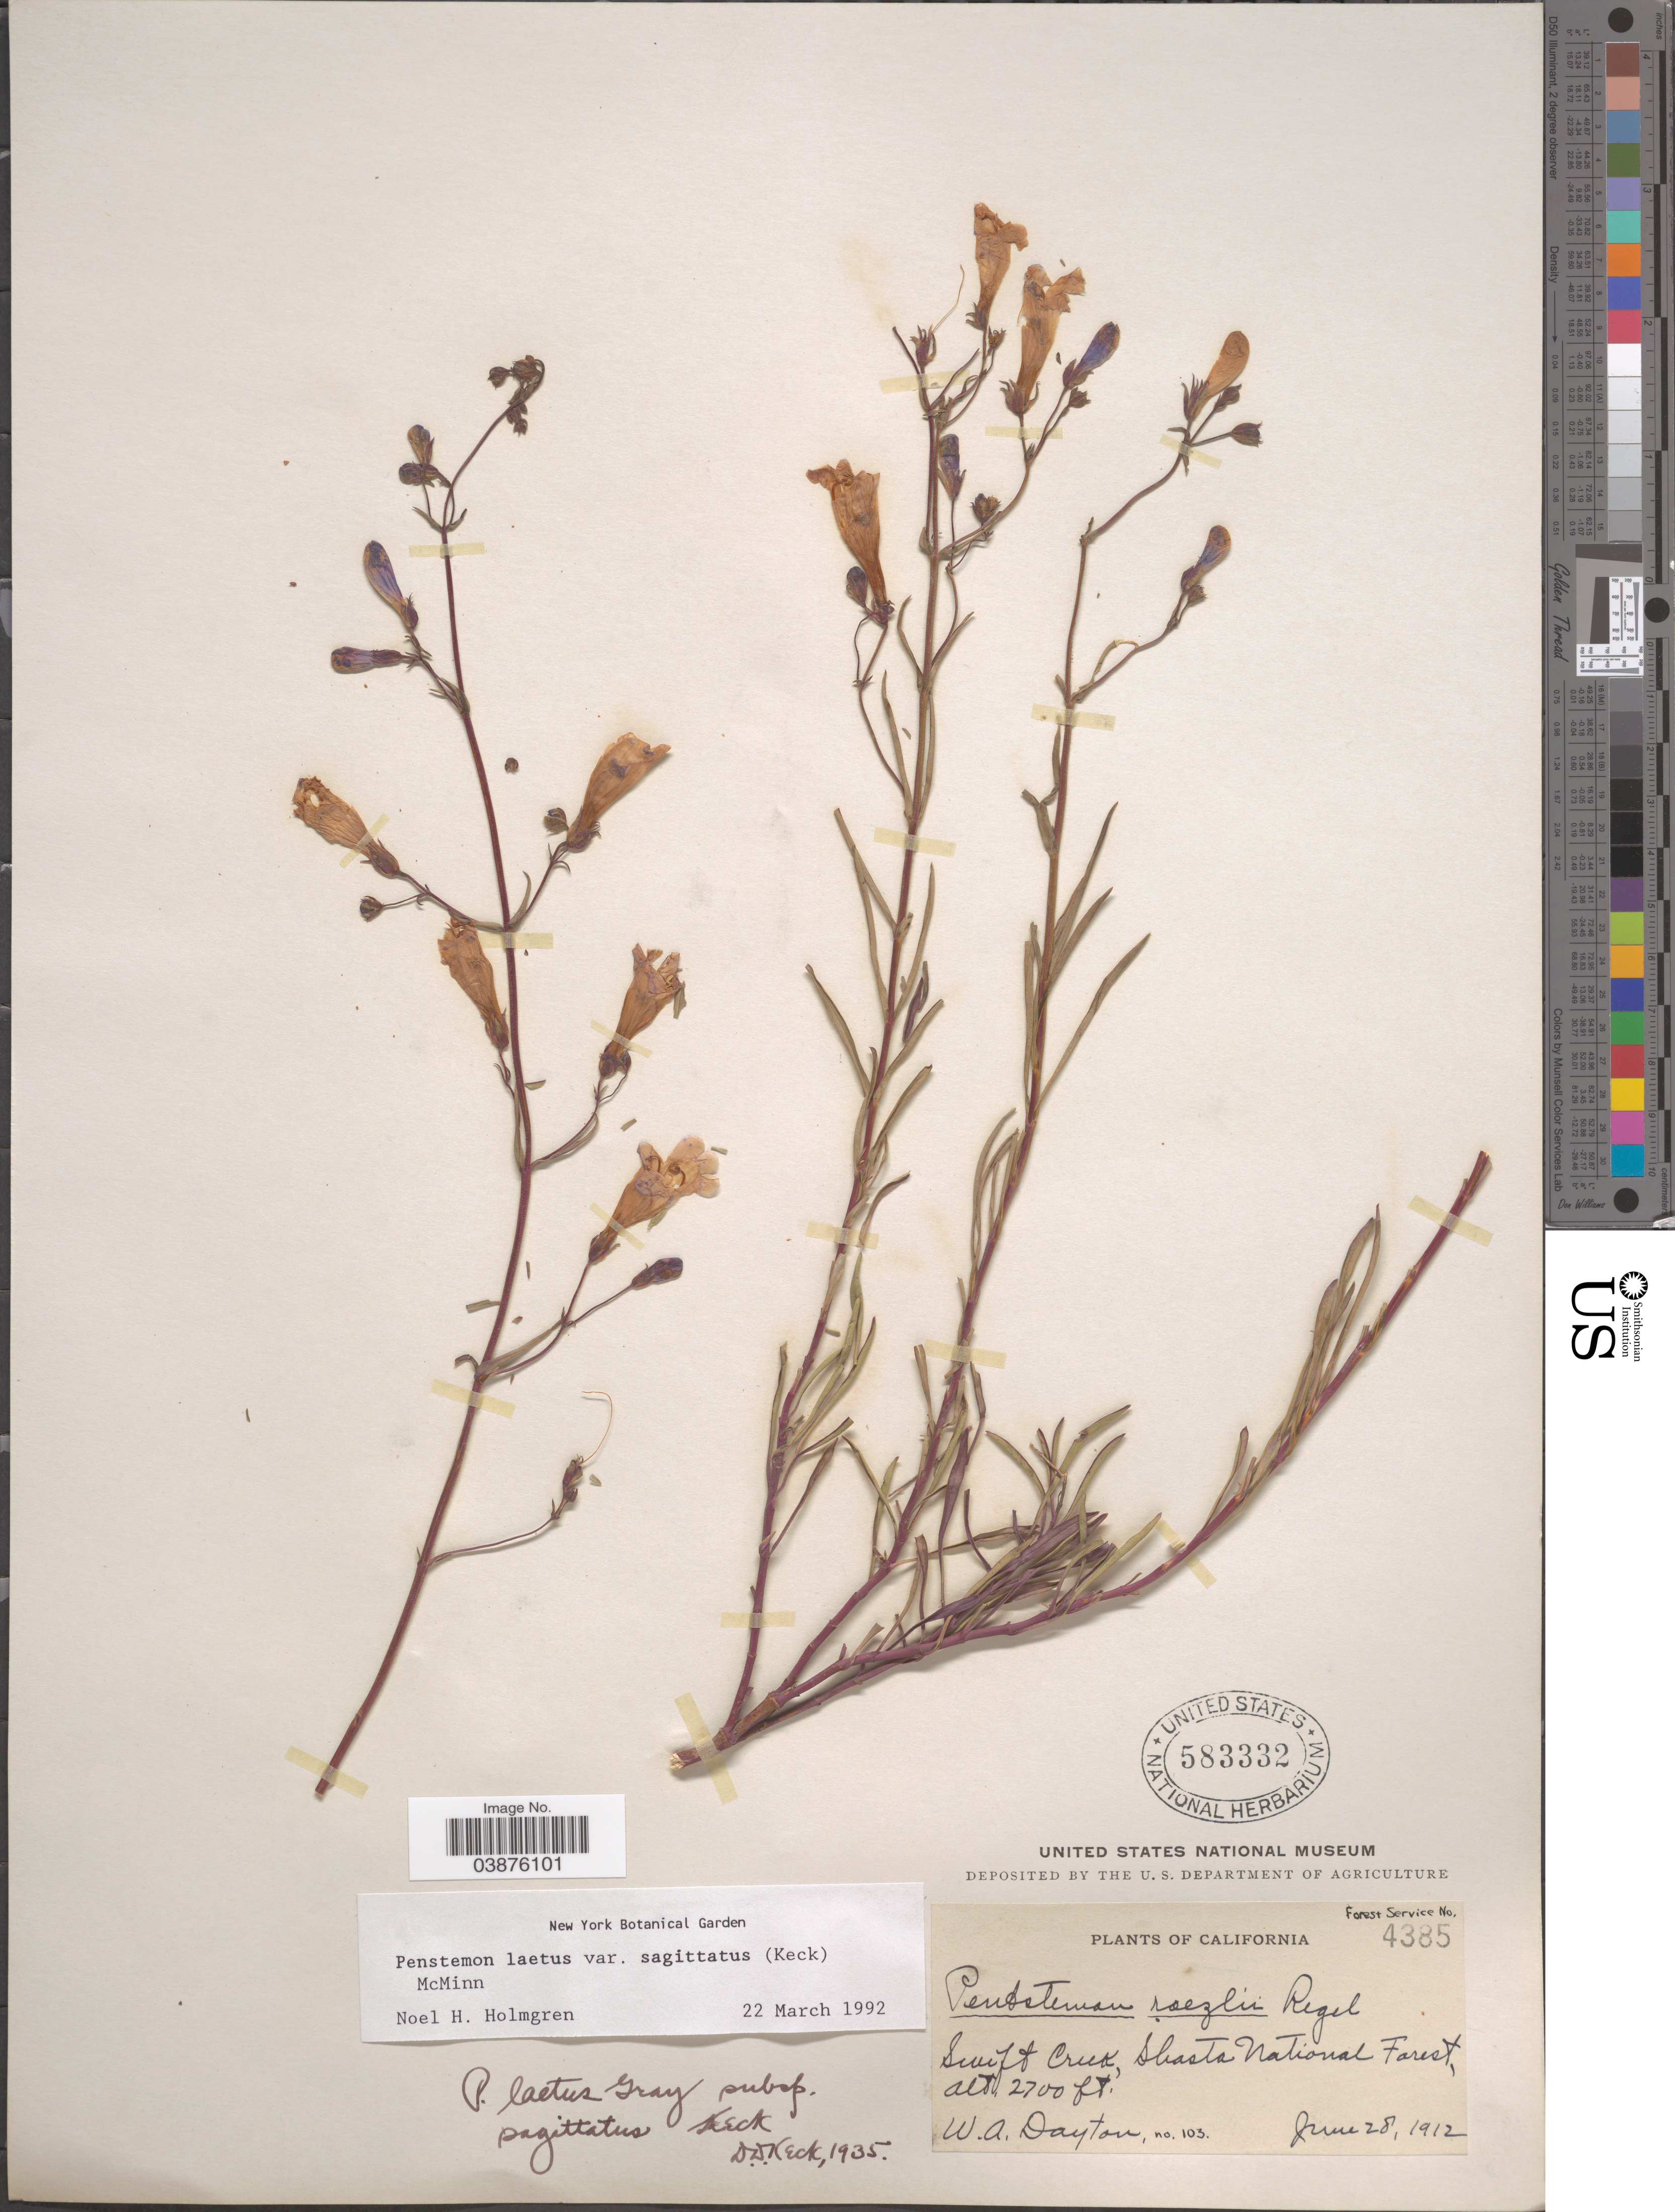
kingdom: Plantae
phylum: Tracheophyta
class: Magnoliopsida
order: Lamiales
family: Plantaginaceae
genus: Penstemon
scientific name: Penstemon laetus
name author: A. Gray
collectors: W. Dayton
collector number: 103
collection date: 1912-06-28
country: United States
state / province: California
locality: Swift Creek, Shasta National Forest.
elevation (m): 823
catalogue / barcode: US 583332